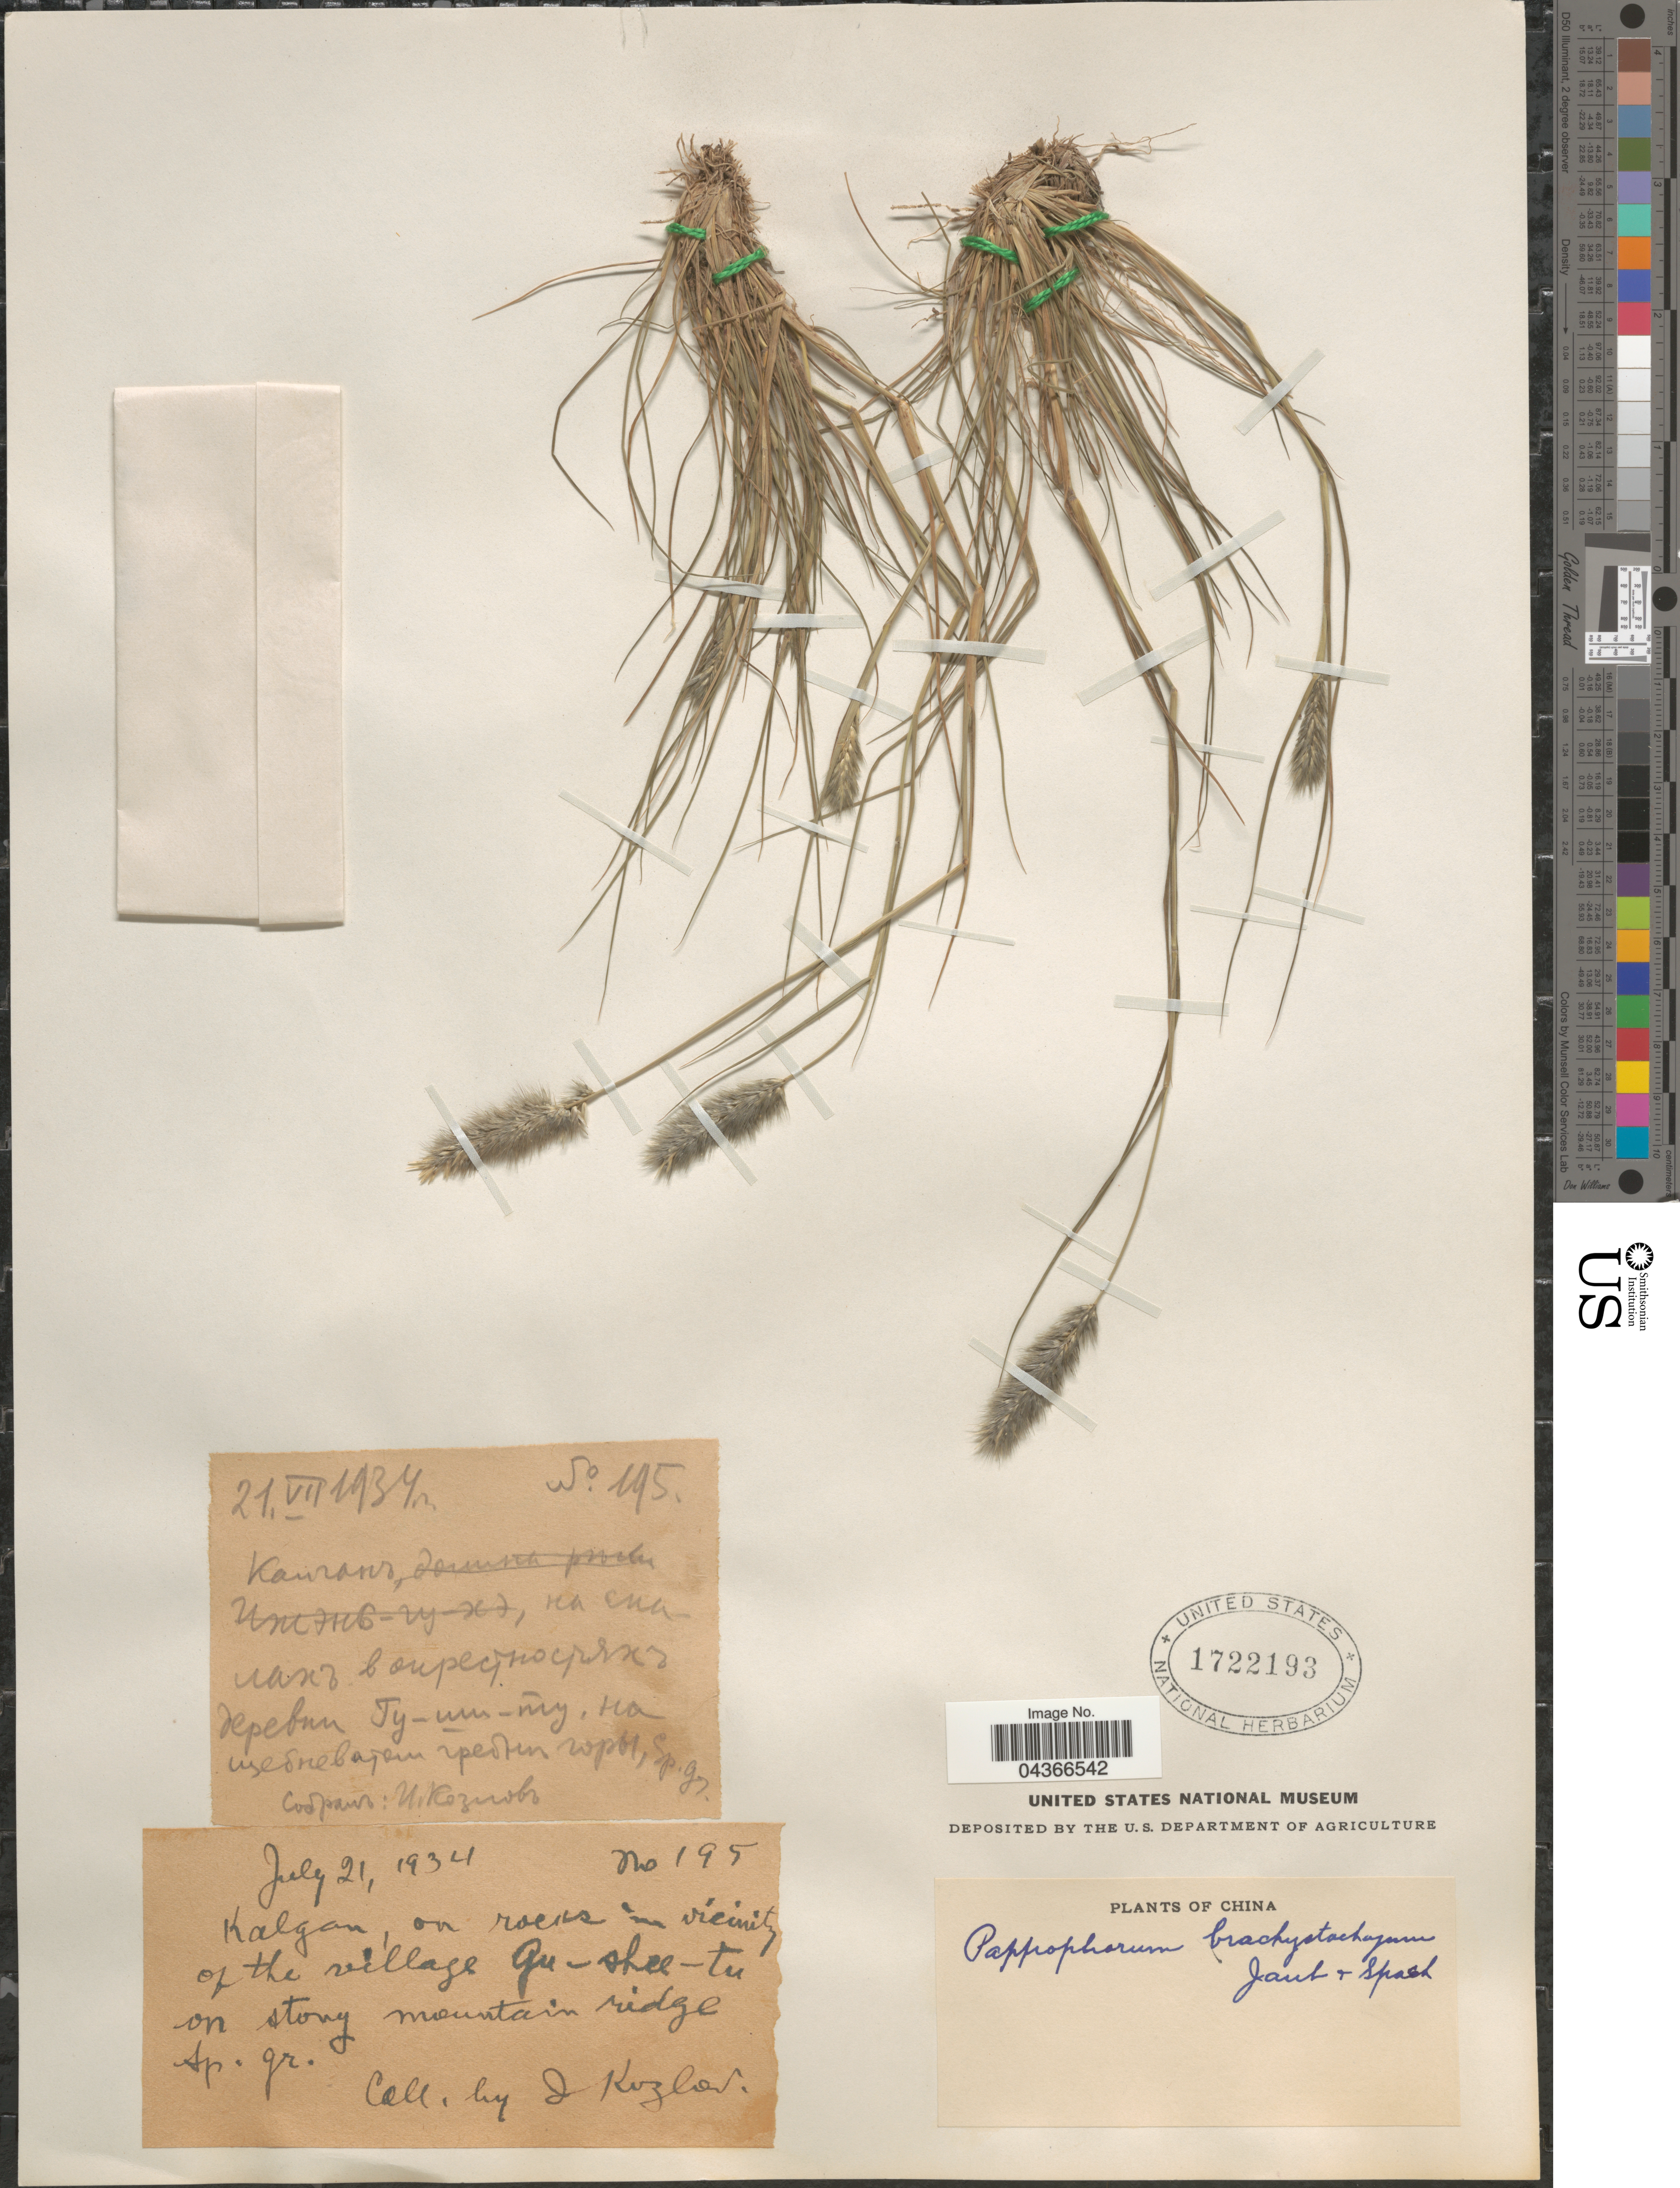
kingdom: Plantae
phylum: Tracheophyta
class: Liliopsida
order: Poales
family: Poaceae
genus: Enneapogon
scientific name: Enneapogon desvauxii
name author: P. Beauv.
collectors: I. Kozlov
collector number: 195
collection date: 1934-07-21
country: China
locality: Kalgan, on rocks in vicinity of the village Gu-shee-tu on stony mountain ridge.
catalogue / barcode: US 1722193